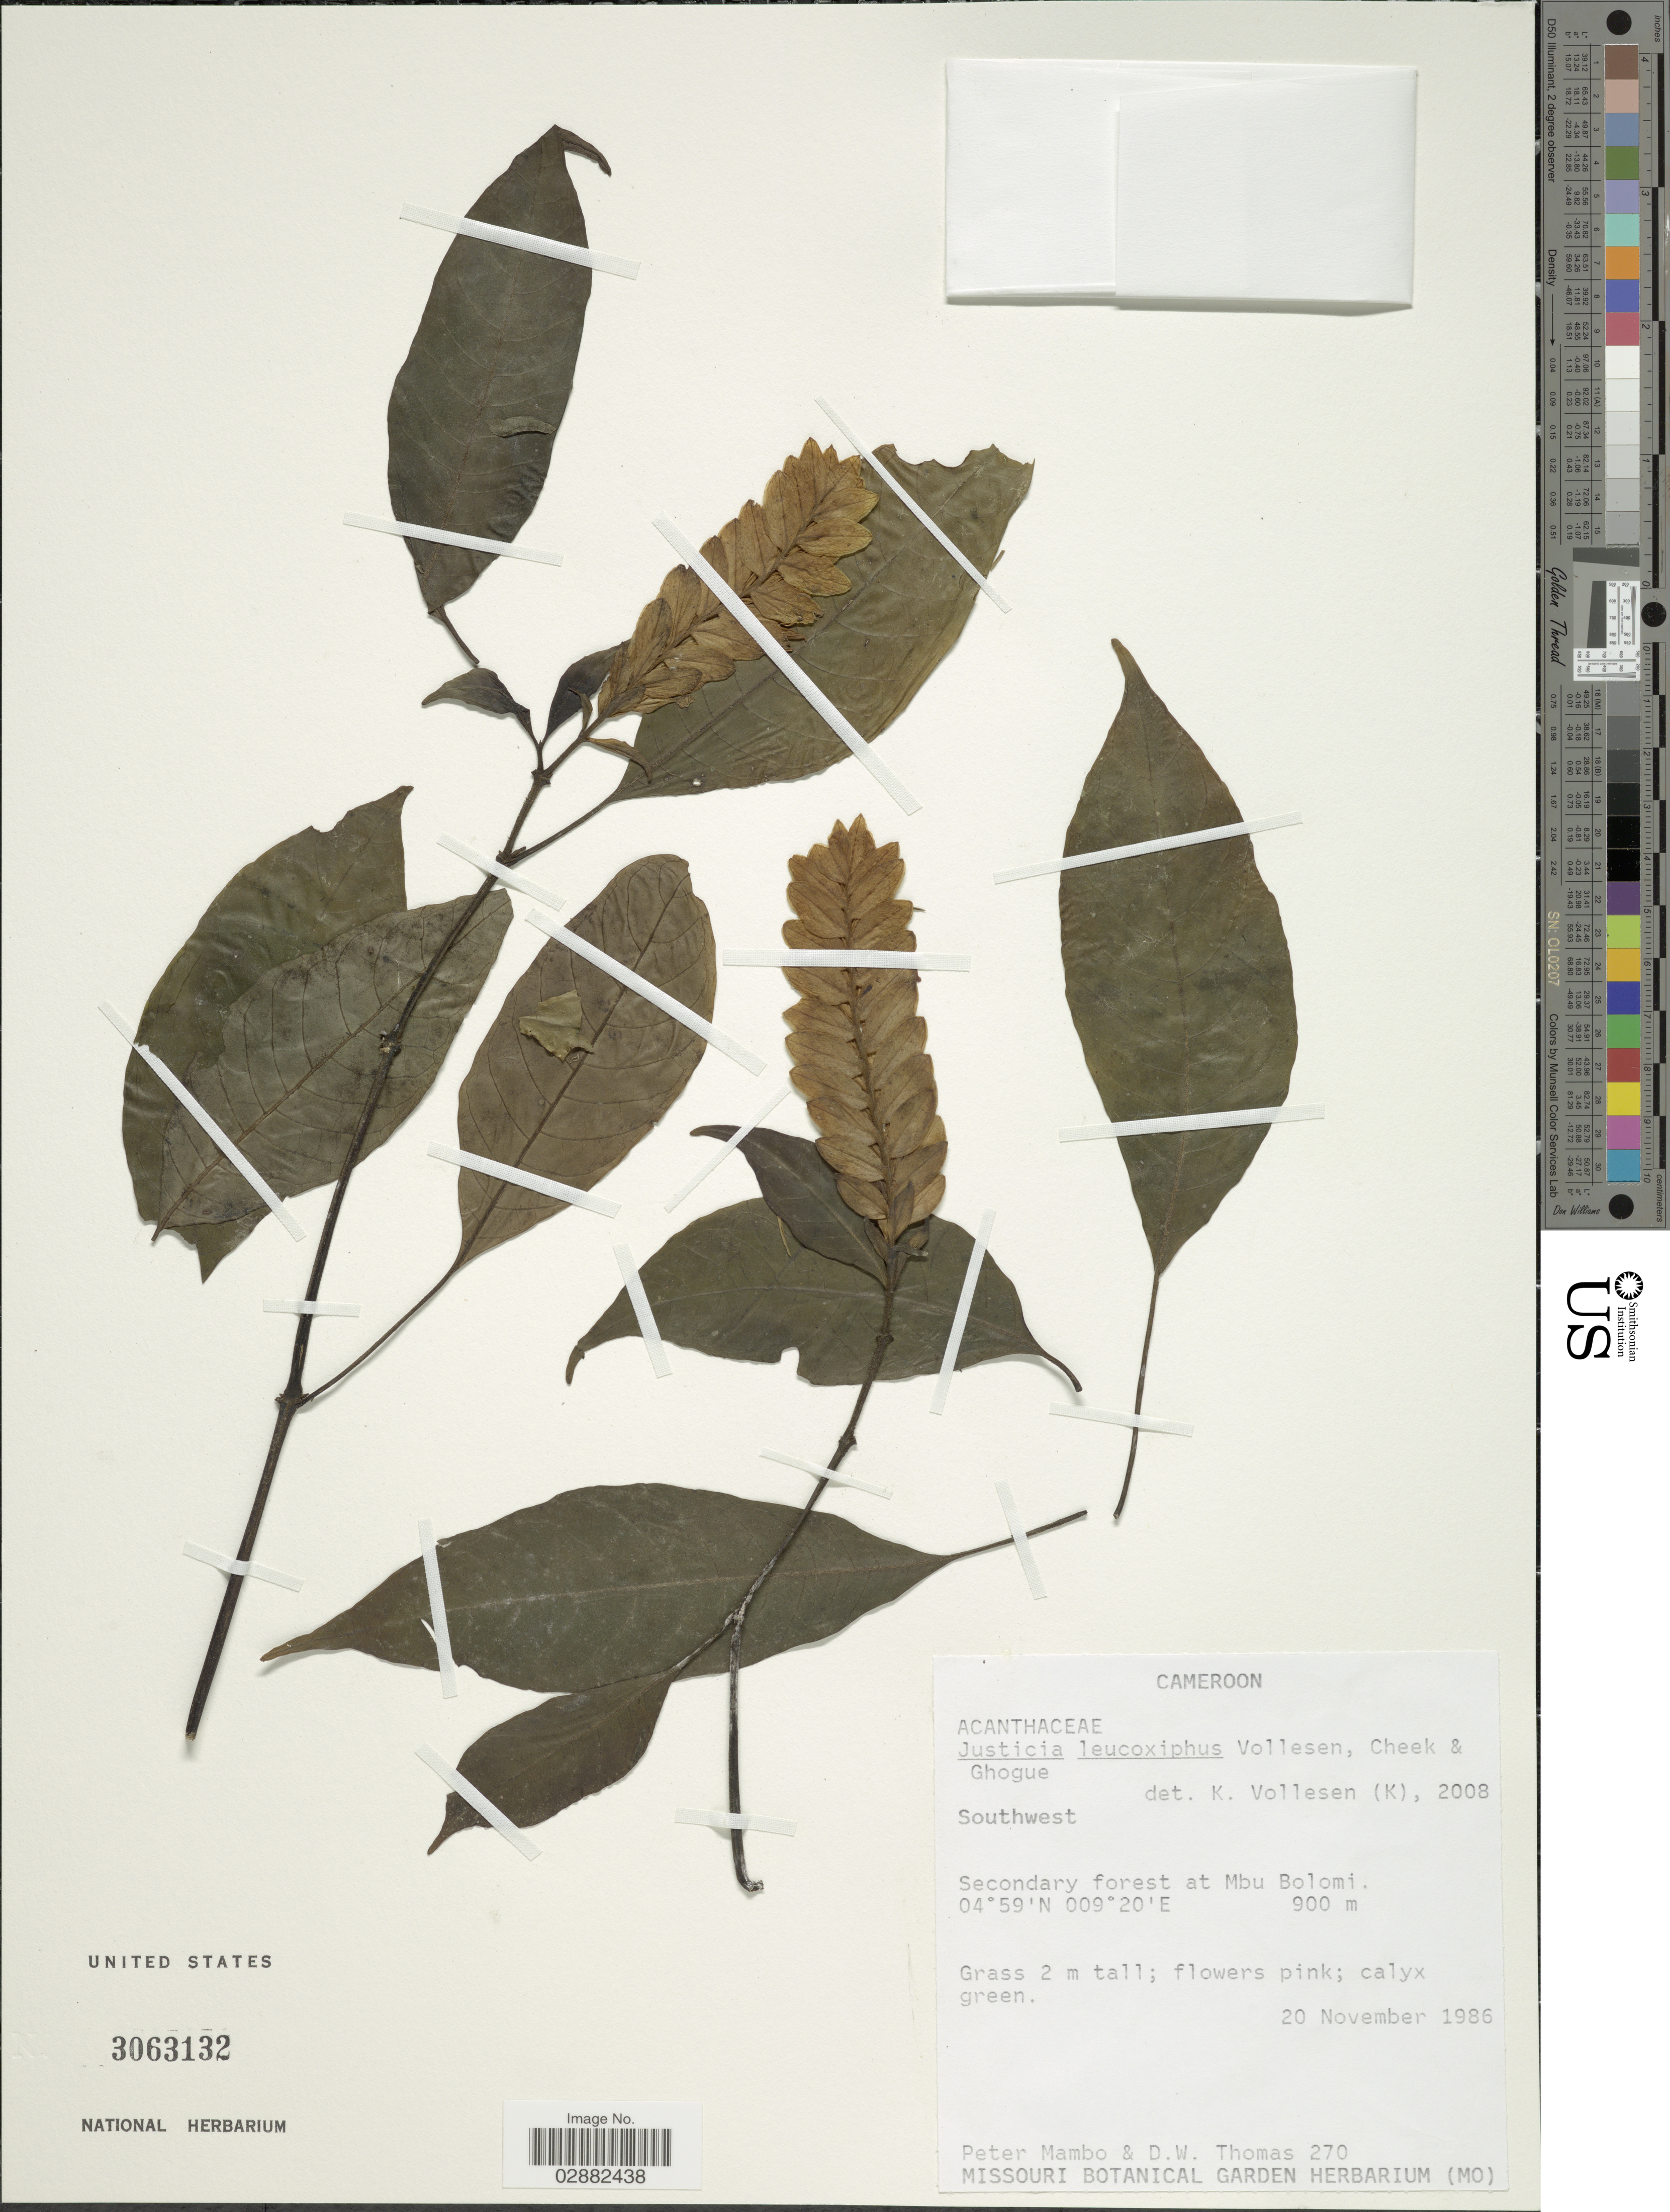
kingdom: Plantae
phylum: Tracheophyta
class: Magnoliopsida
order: Lamiales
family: Acanthaceae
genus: Justicia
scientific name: Justicia leucoxiphus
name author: Vollesen et al.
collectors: P. Mambo & D. W. Thomas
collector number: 270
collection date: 1986-11-20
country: Cameroon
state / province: Sud-Ouest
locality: Southwest, Secondary forest at Mbu Bolomi.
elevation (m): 900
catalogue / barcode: US 3063132